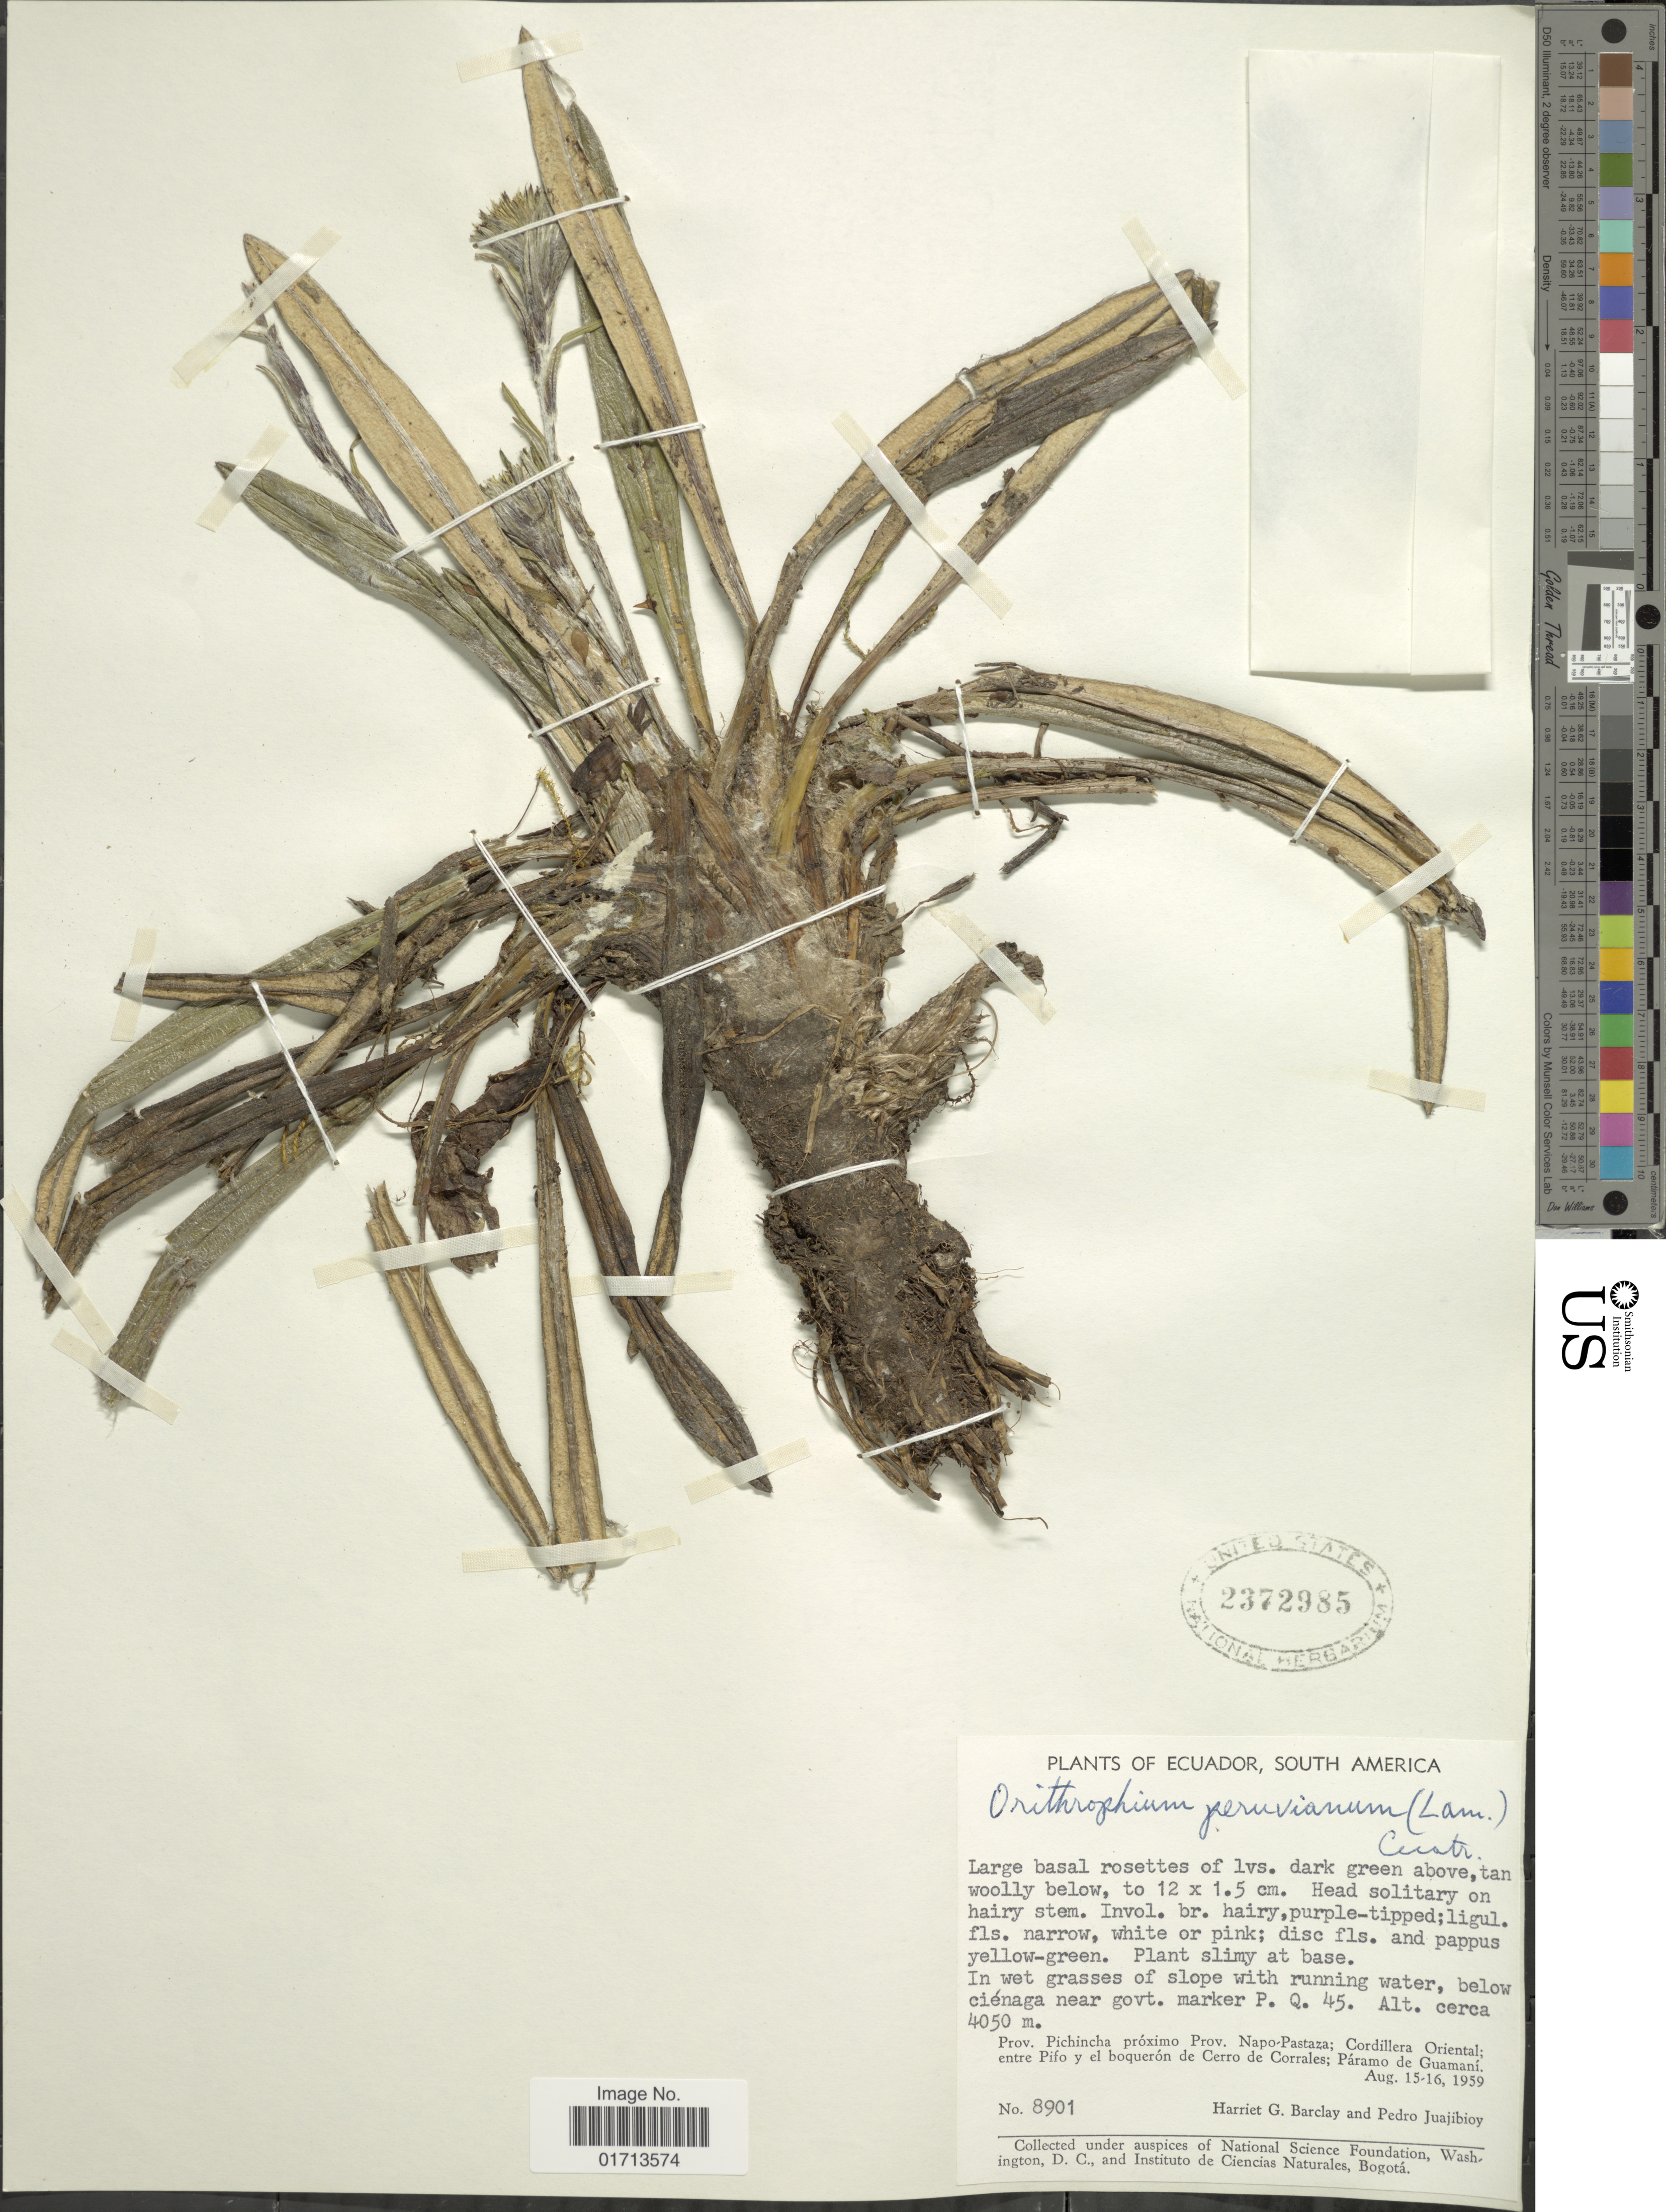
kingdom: Plantae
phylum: Tracheophyta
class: Magnoliopsida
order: Asterales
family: Asteraceae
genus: Oritrophium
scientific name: Oritrophium peruvianum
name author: (Lam.) Cuatrec.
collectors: H. G. Barclay & P. Juajibioy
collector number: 8901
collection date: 1959-08-15/1959-08-16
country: Ecuador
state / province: Pichincha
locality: Próximo Prov. Napo-Pastaza: Cordillera Oriental; entre Pifo y el boquerón de Cerro de Corrales; Páramo de Guamaní, below ciénaga near govt. marker P. Q. 45.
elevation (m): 4050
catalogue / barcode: US 2372985